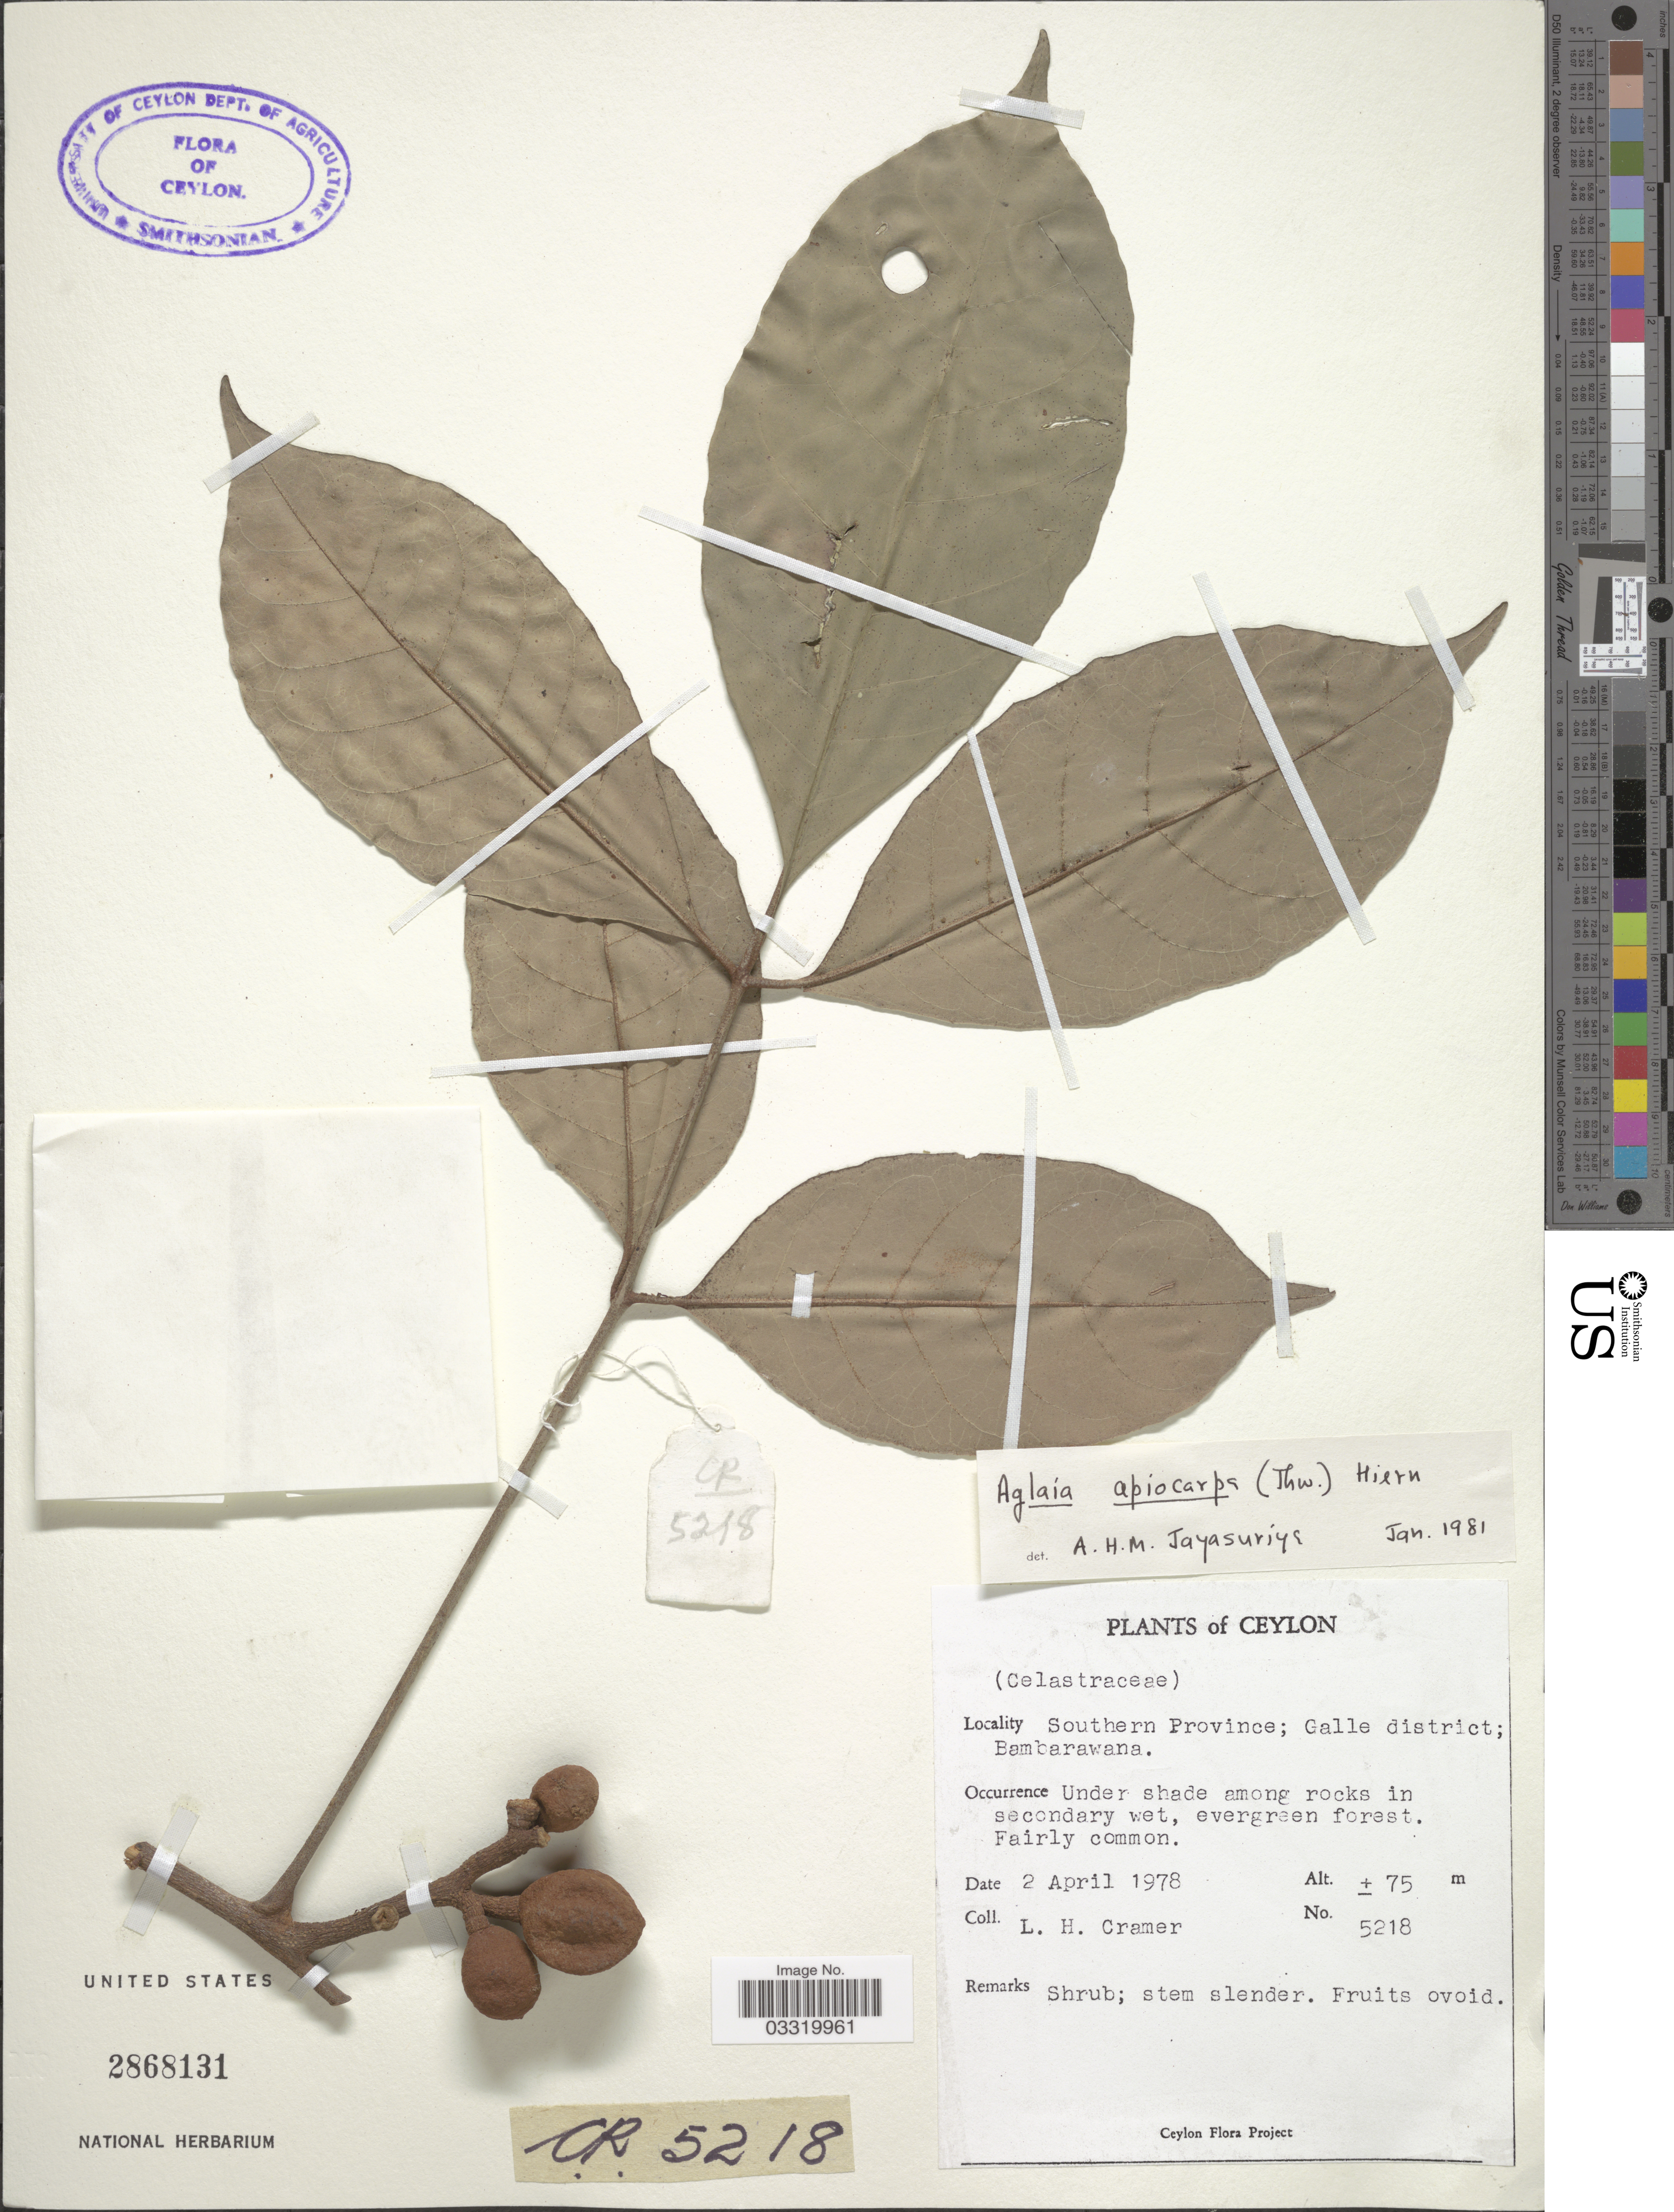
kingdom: Plantae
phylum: Tracheophyta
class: Magnoliopsida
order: Sapindales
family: Meliaceae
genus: Aglaia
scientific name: Aglaia apiocarpa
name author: Hiern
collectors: L. H. Cramer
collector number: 5218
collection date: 1978-04-02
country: Sri Lanka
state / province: Southern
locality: Ceylon. Galle district; Bambarawana.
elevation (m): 75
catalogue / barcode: US 2868131